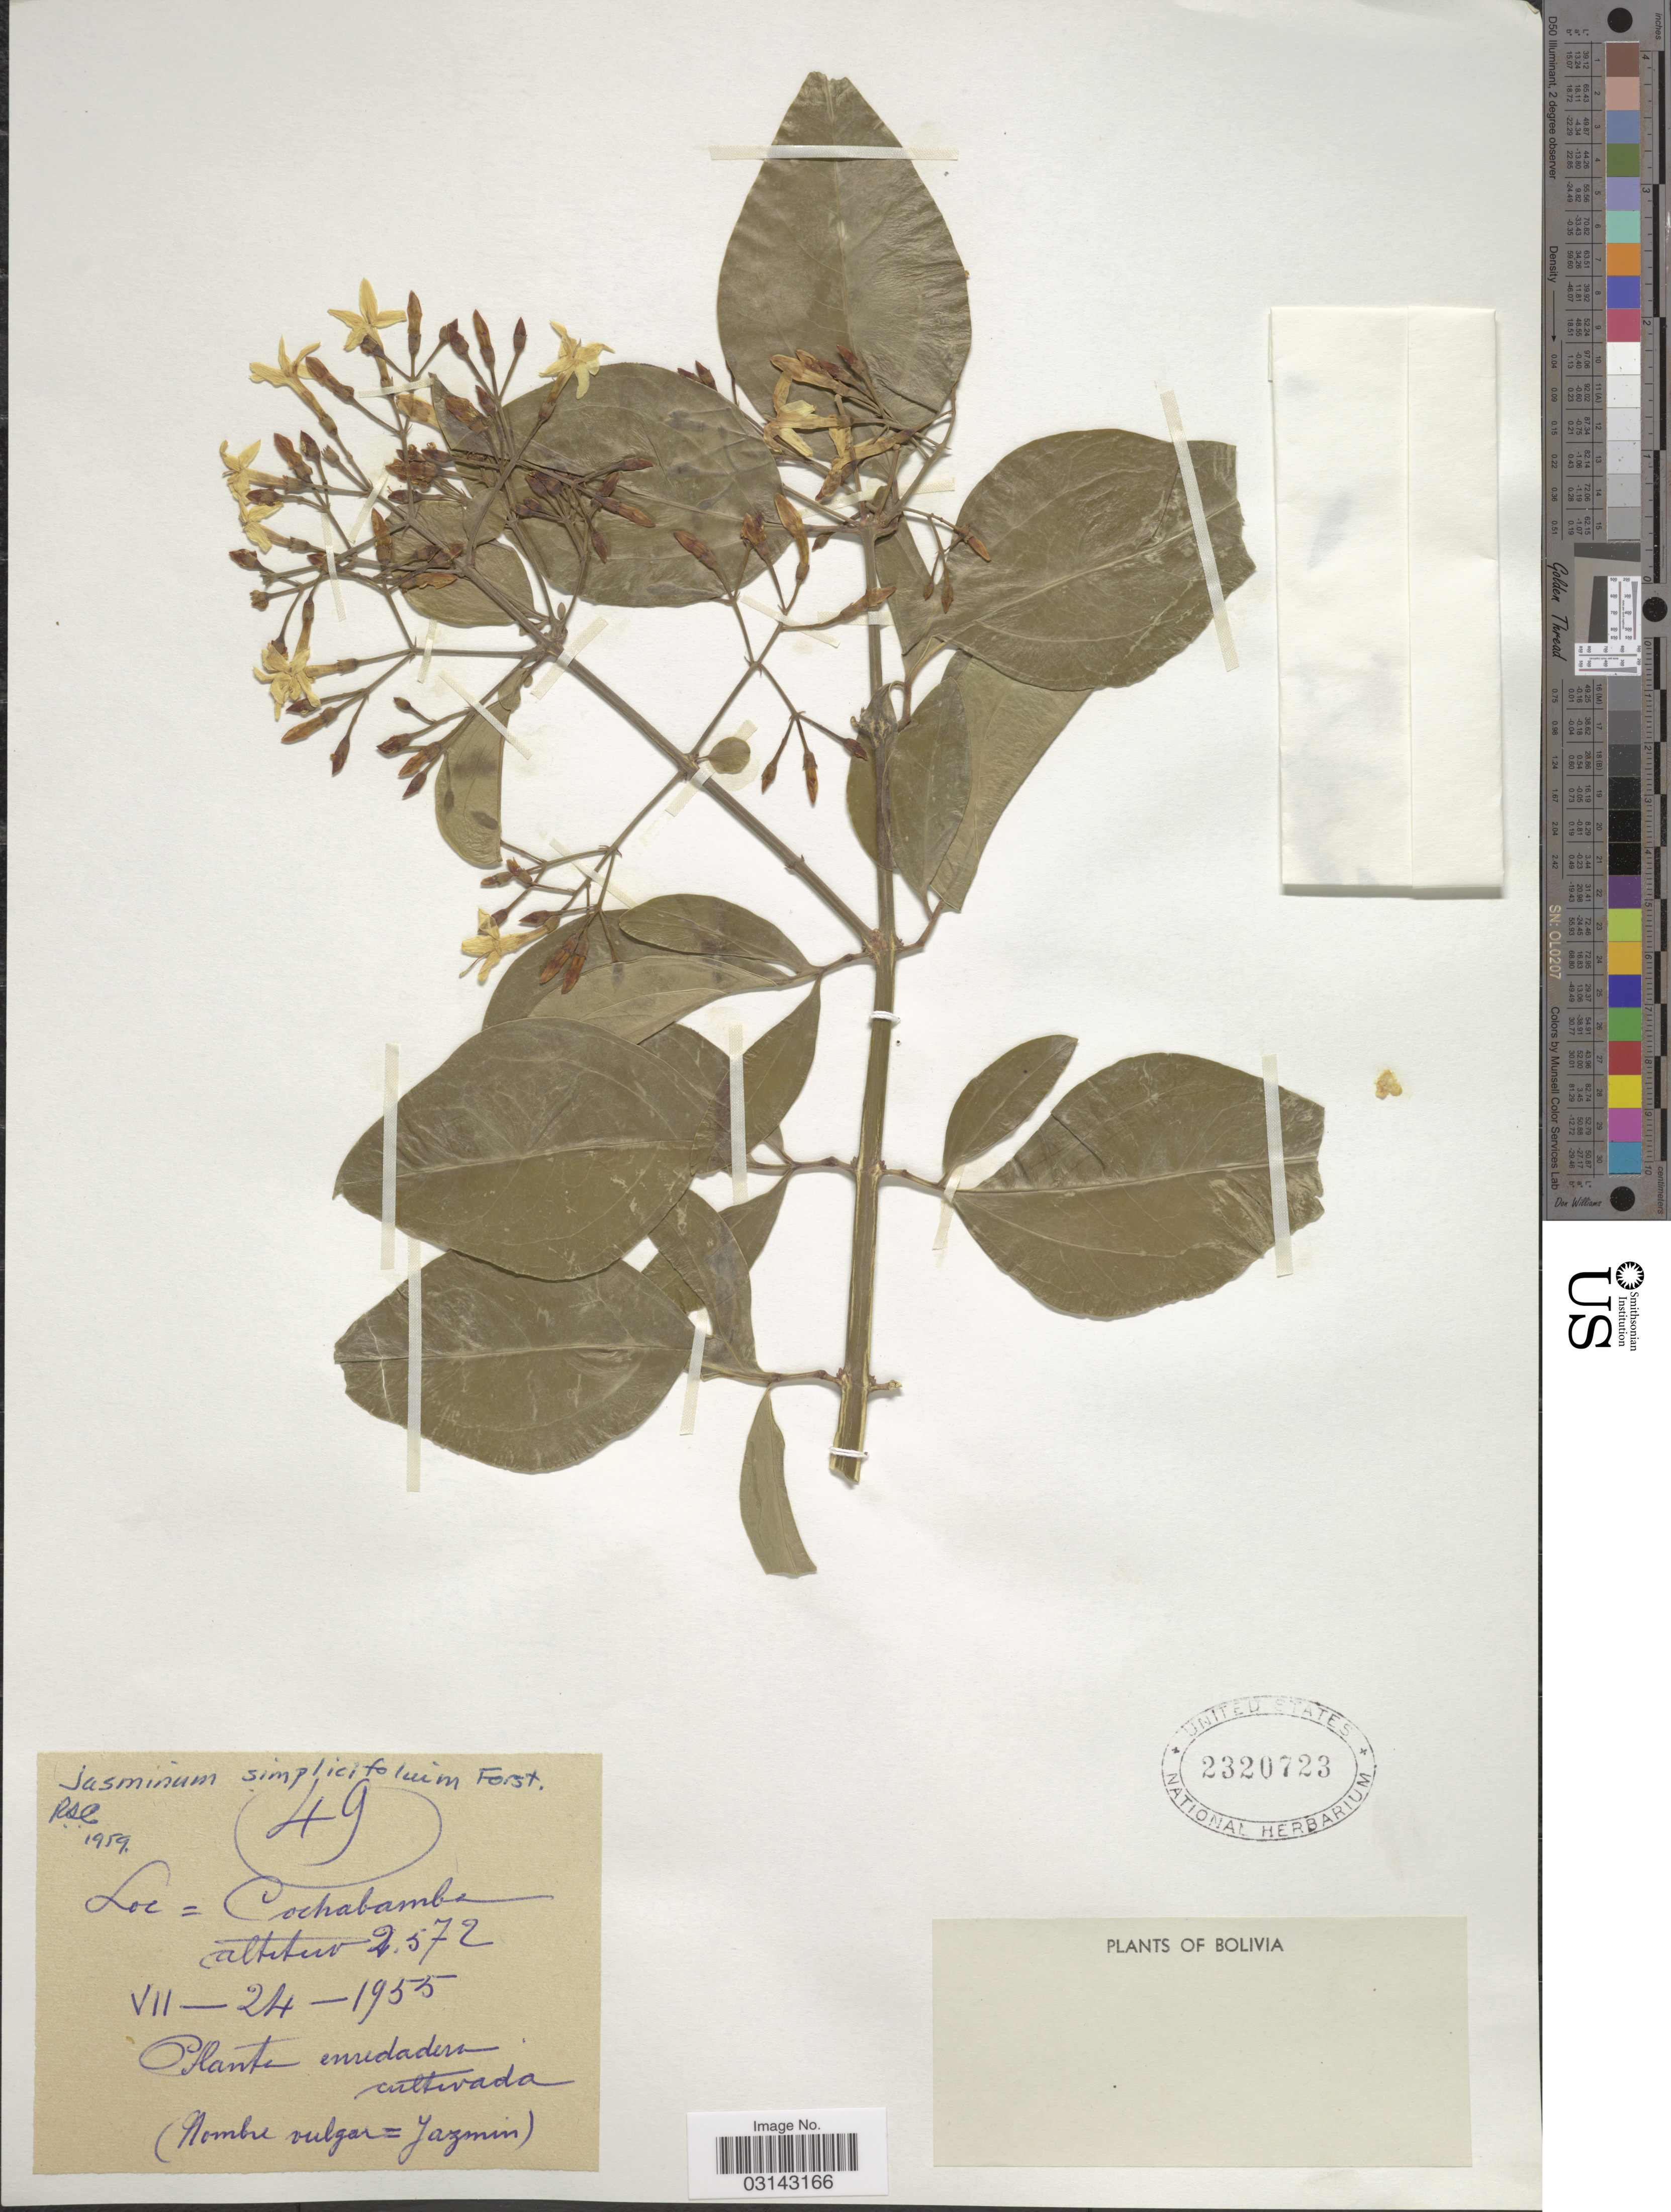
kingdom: Plantae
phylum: Tracheophyta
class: Magnoliopsida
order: Lamiales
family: Oleaceae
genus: Jasminum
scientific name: Jasminum simplicifolium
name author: G. Forst.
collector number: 1959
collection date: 1955-07-24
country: Bolivia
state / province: Cochabamba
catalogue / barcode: US 2320723